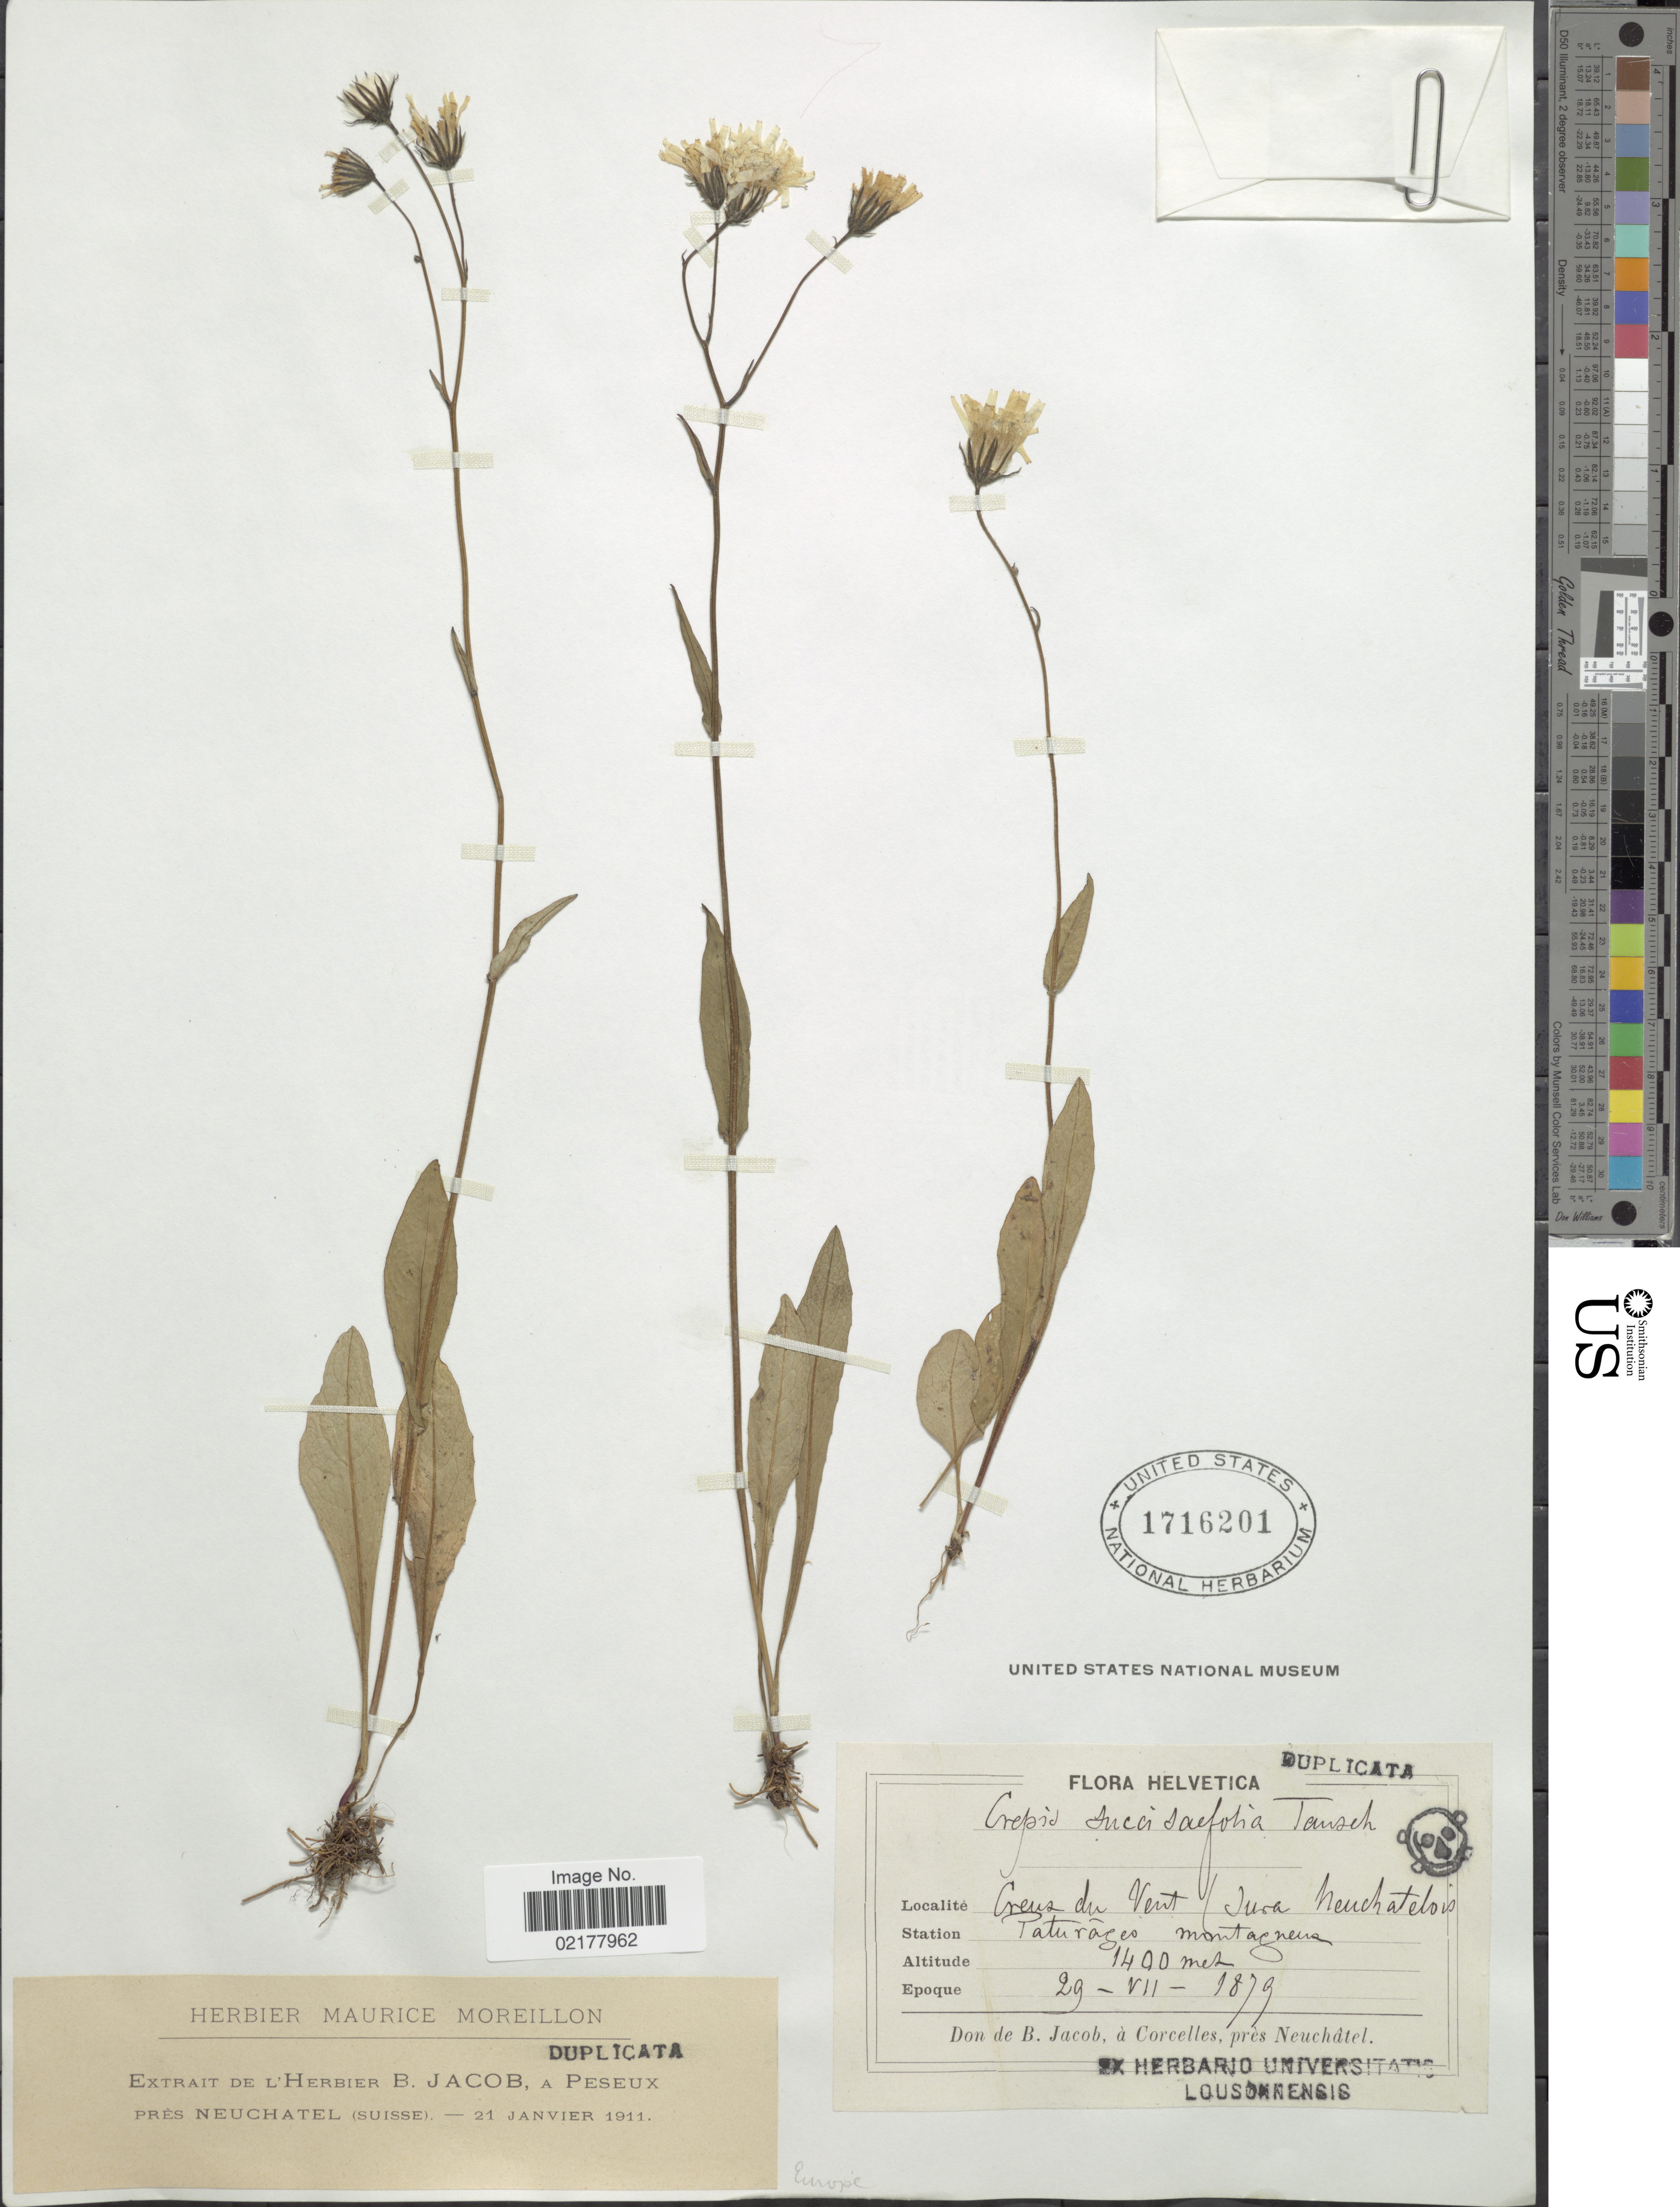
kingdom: Plantae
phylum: Tracheophyta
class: Magnoliopsida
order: Asterales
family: Asteraceae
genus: Crepis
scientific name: Crepis mollis subsp. succisifolia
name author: (All.) Dostál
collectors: Jacob, B.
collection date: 1879-07-29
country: Switzerland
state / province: Neuchâtel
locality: Creus du Vent (Jura Neuchatelsis) Helvetica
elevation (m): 1400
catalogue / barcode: US 1716201